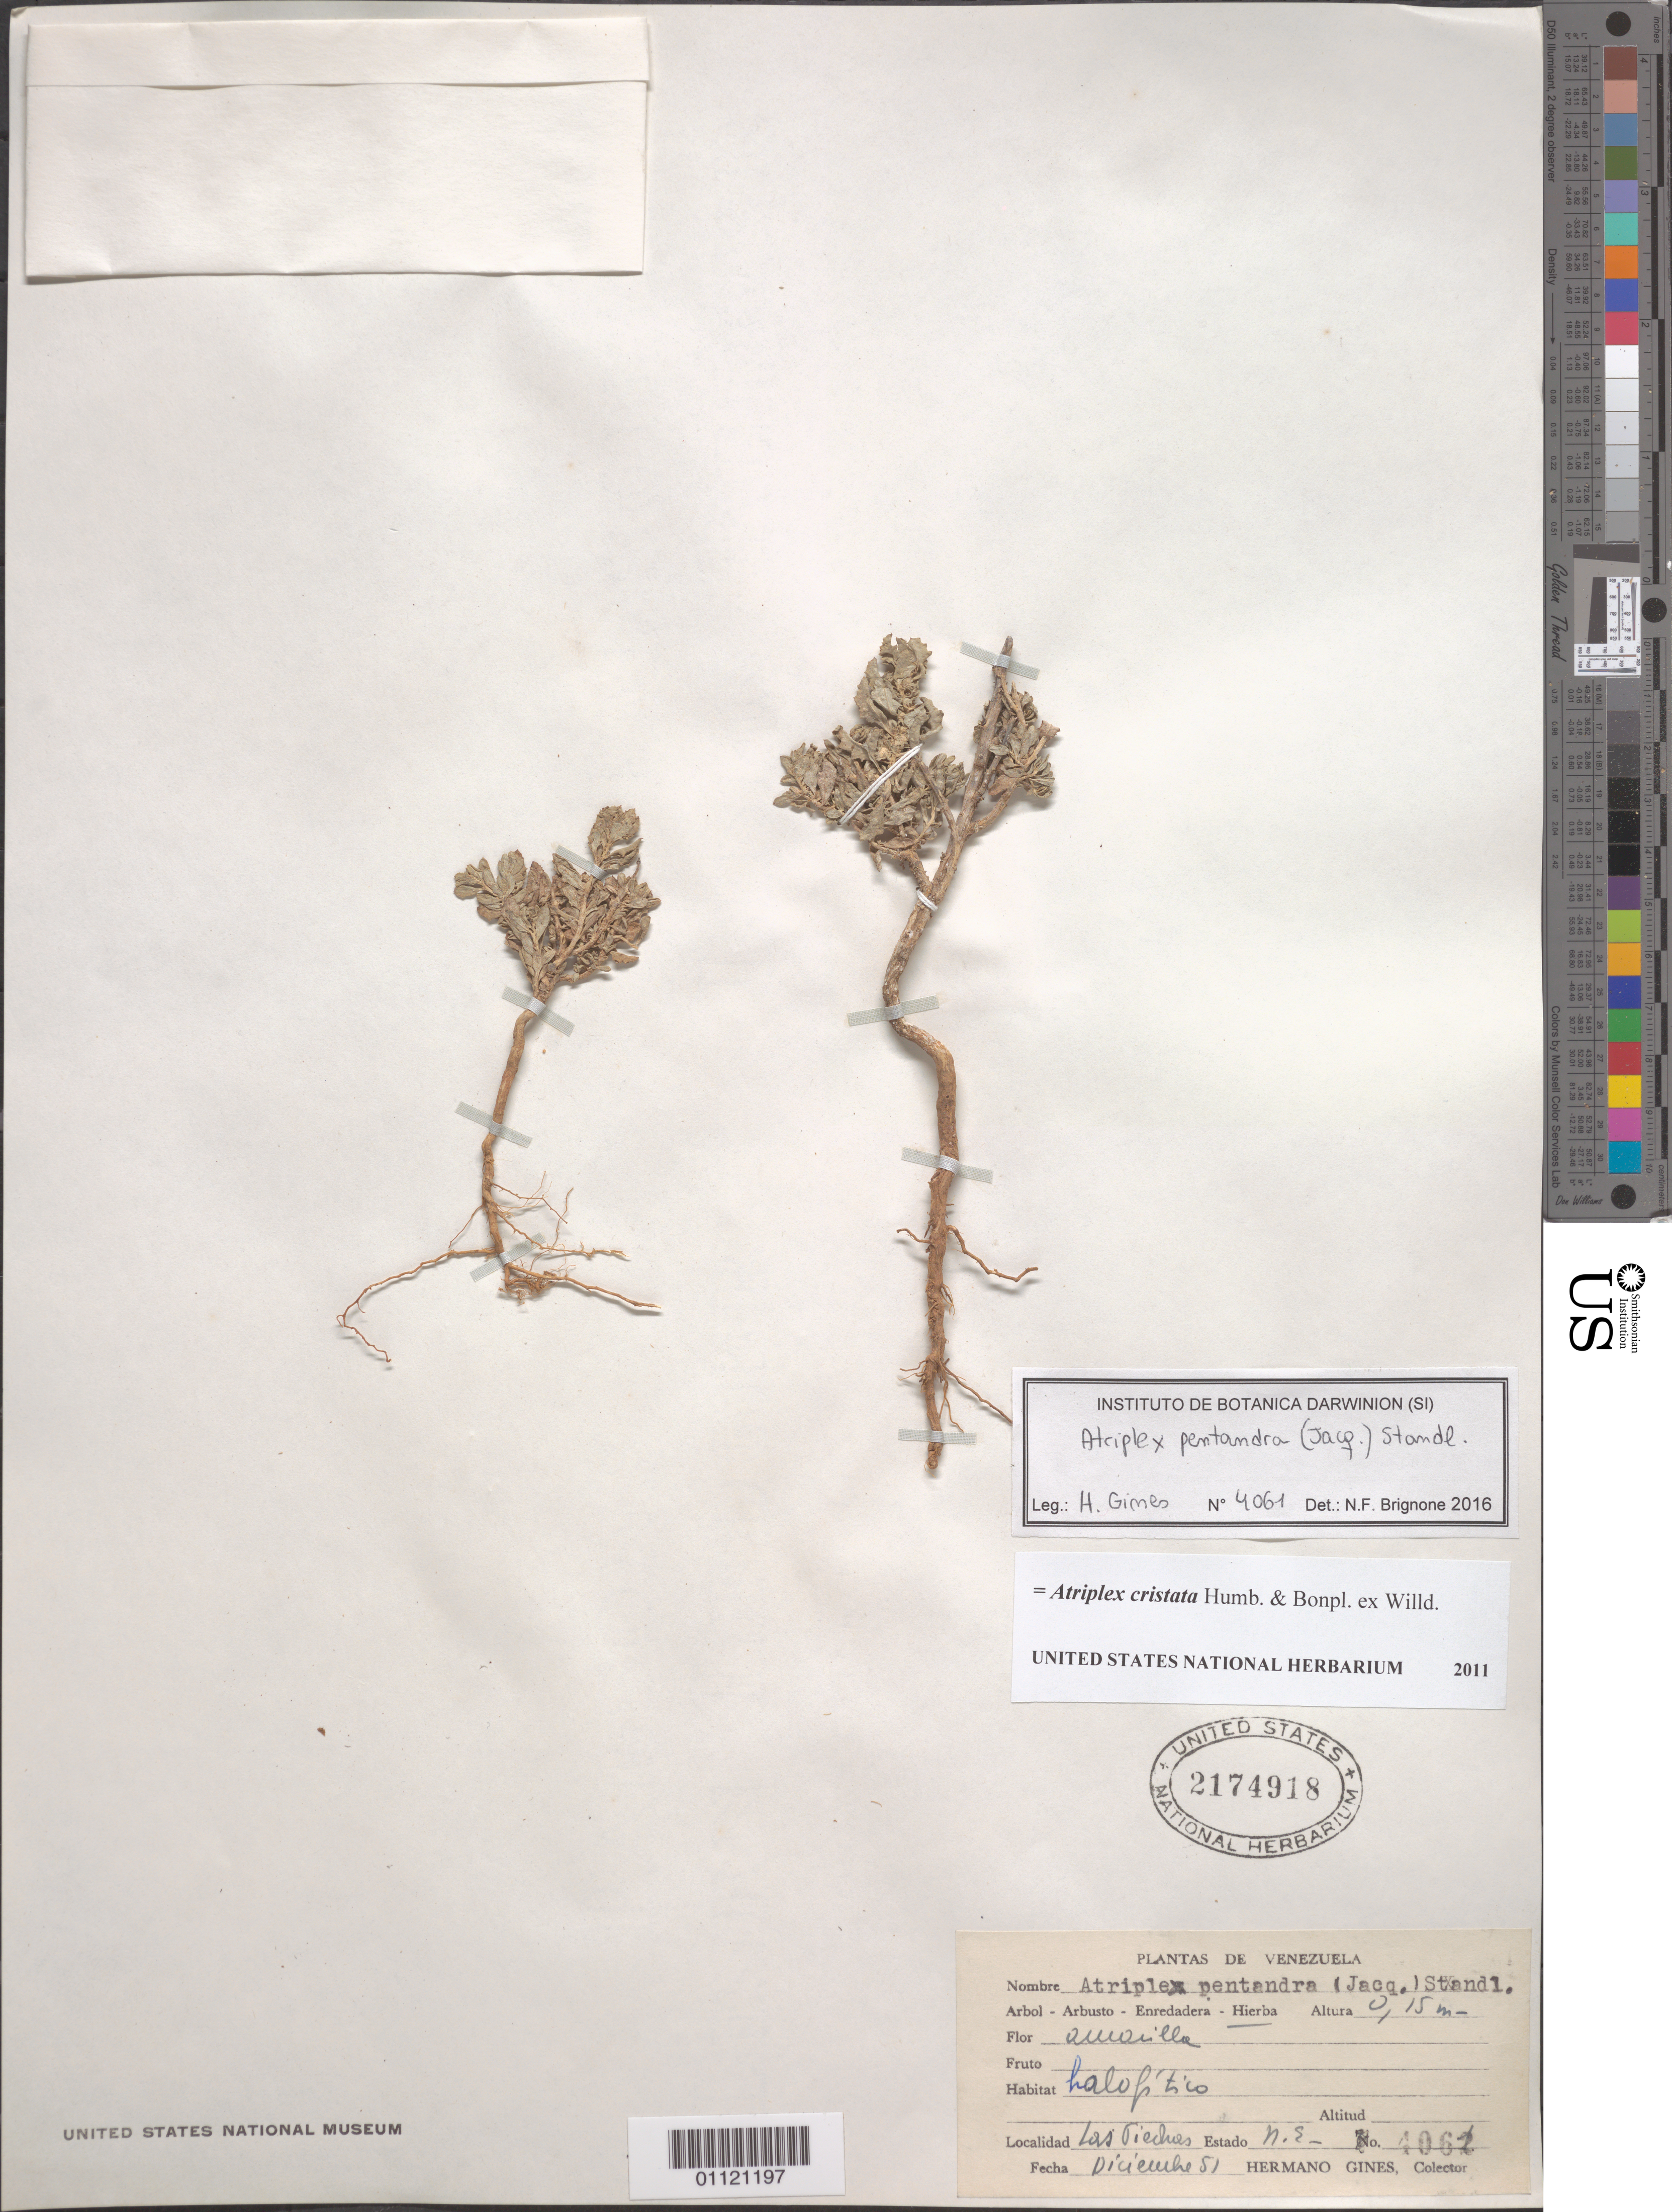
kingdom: Plantae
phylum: Tracheophyta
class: Magnoliopsida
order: Caryophyllales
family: Amaranthaceae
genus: Atriplex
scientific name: Atriplex cristata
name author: Humb. & Bonpl. ex Willd.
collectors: Bro. Gines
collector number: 4061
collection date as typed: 01 Dec 1951 to 31 Dec 1951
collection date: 1951-12-01/1951-12-31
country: Venezuela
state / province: Nueva Esparta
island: Margarita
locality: Las Piedras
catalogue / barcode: US 2174918